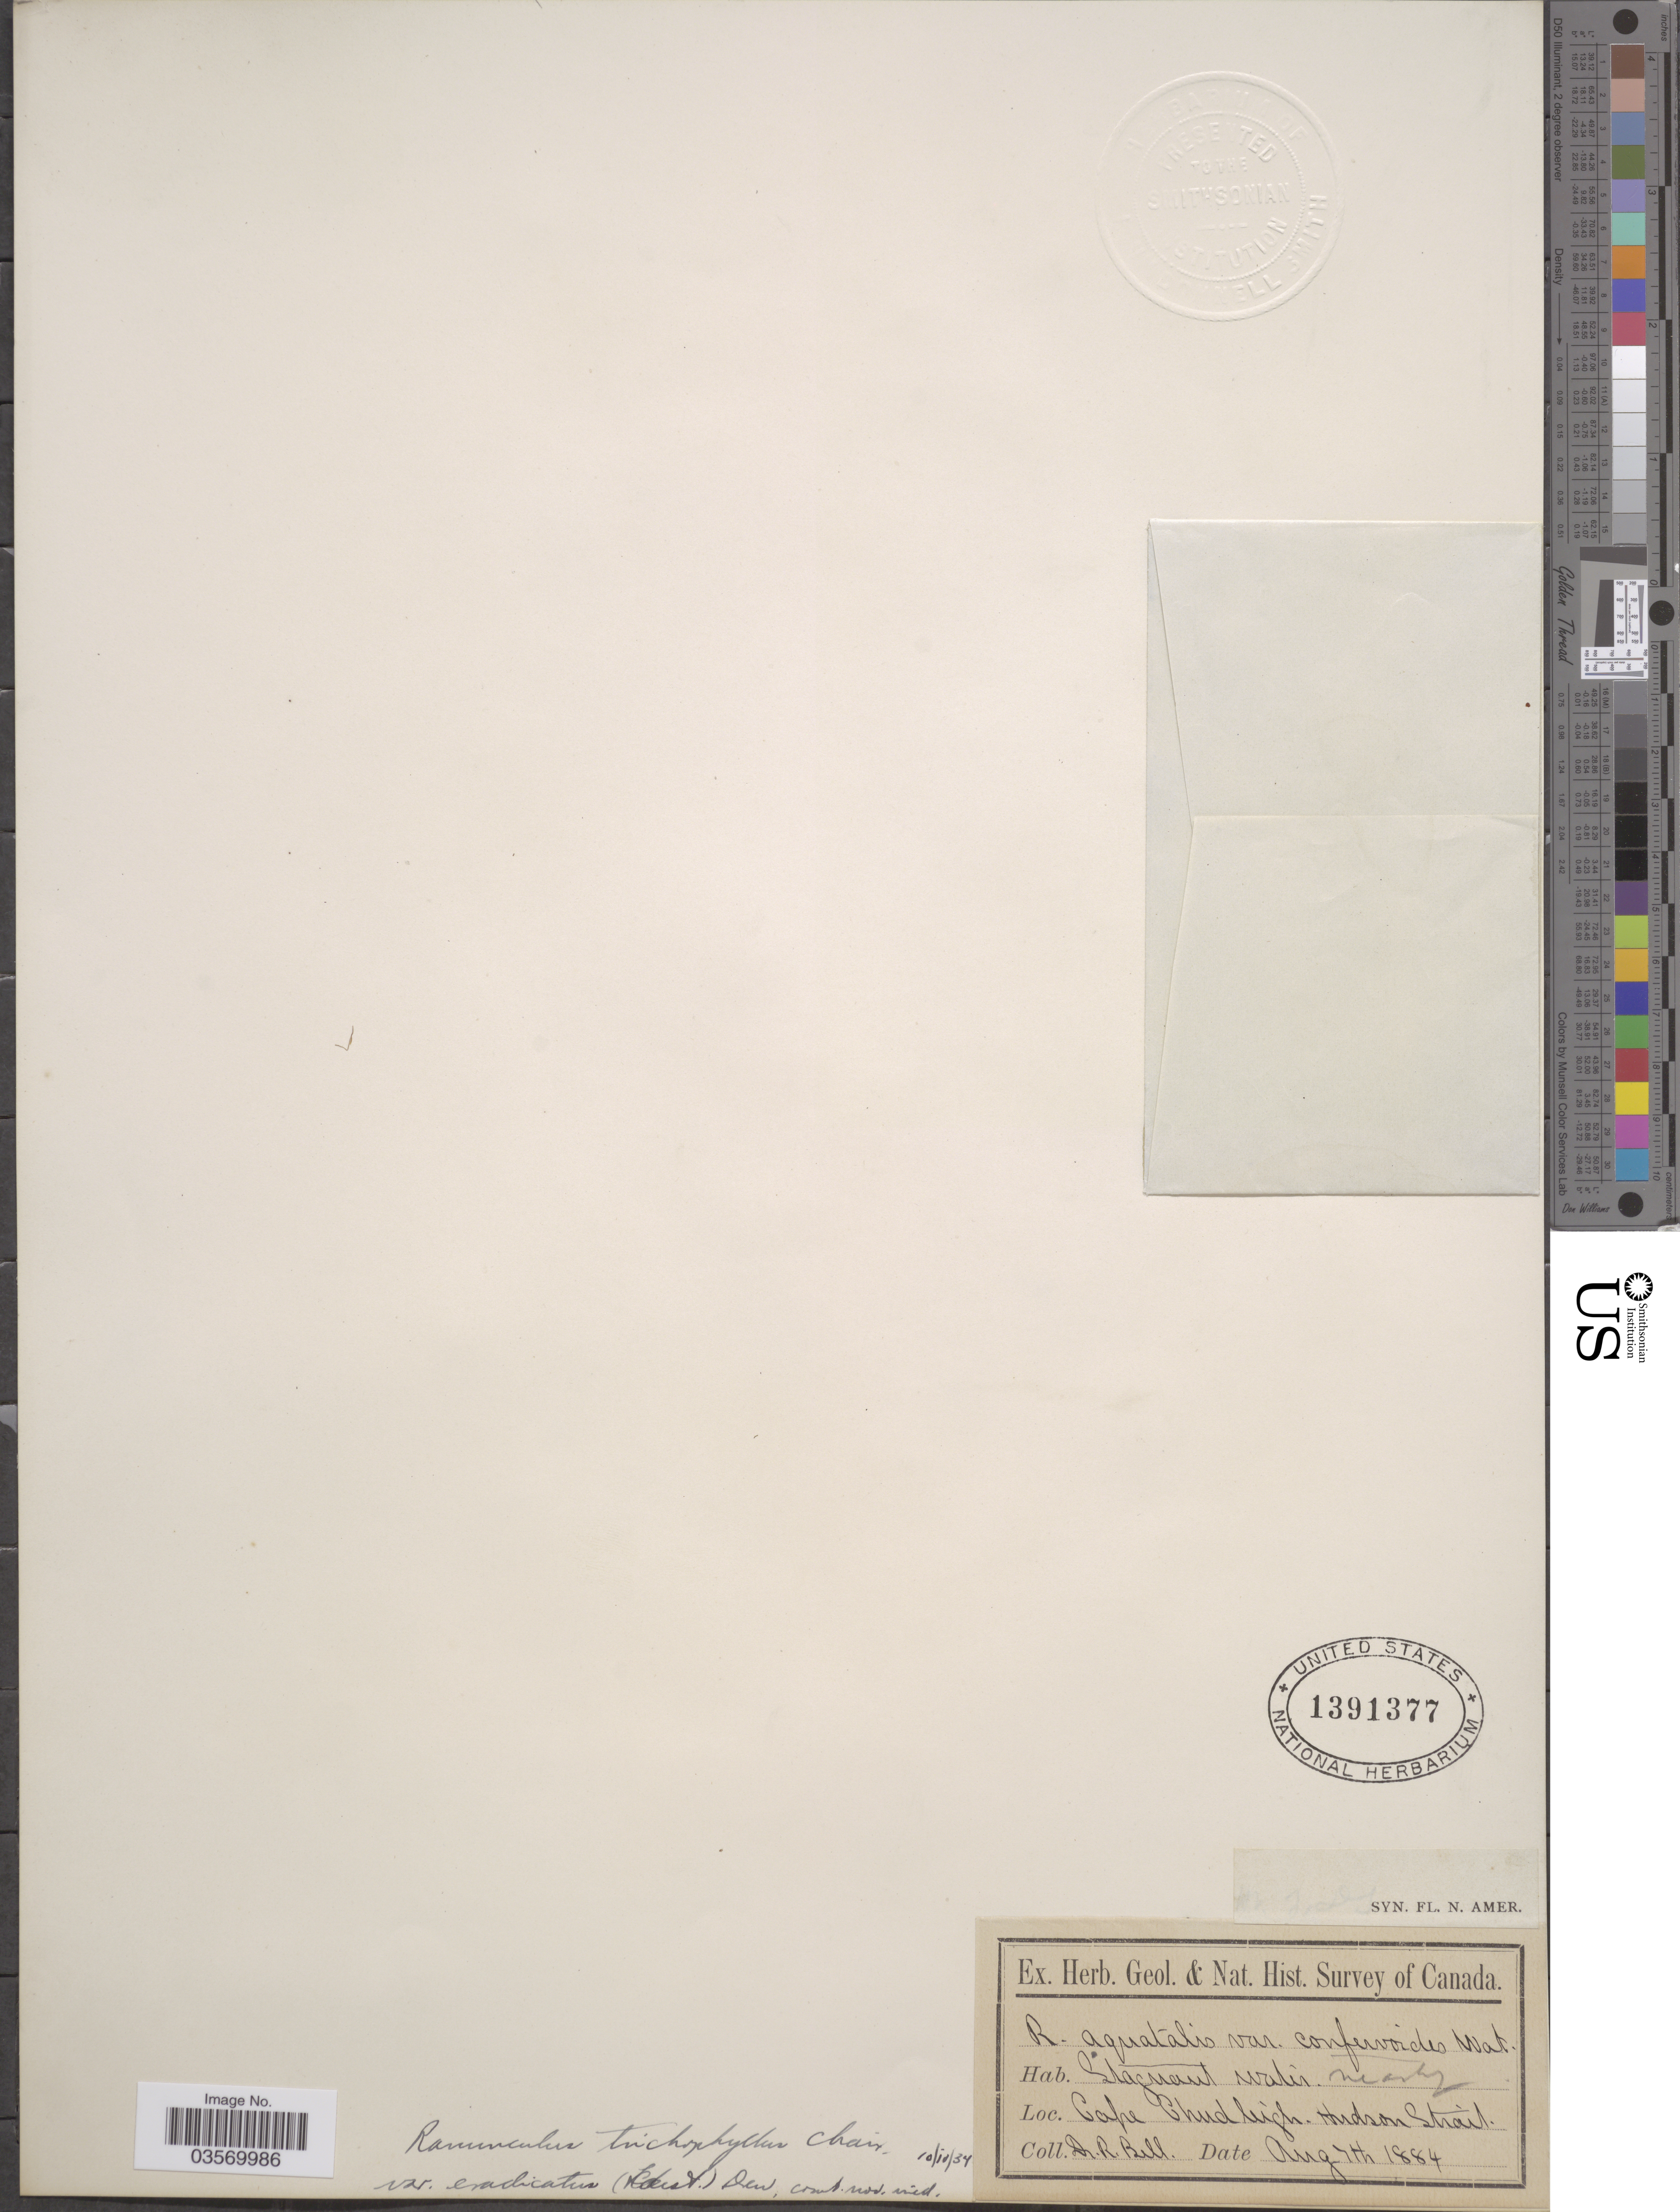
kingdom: Plantae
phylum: Tracheophyta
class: Magnoliopsida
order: Ranunculales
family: Ranunculaceae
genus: Ranunculus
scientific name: Ranunculus trichophyllus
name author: Chaix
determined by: Strong, Mark T., (BOT), Smithsonian Institution - National Museum of Natural History (UNITED STATES)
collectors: C. R. Bell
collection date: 1884-08-07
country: Canada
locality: Stagnant water nearby Cape Chudleigh. Hudson Strait.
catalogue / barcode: US 1391377